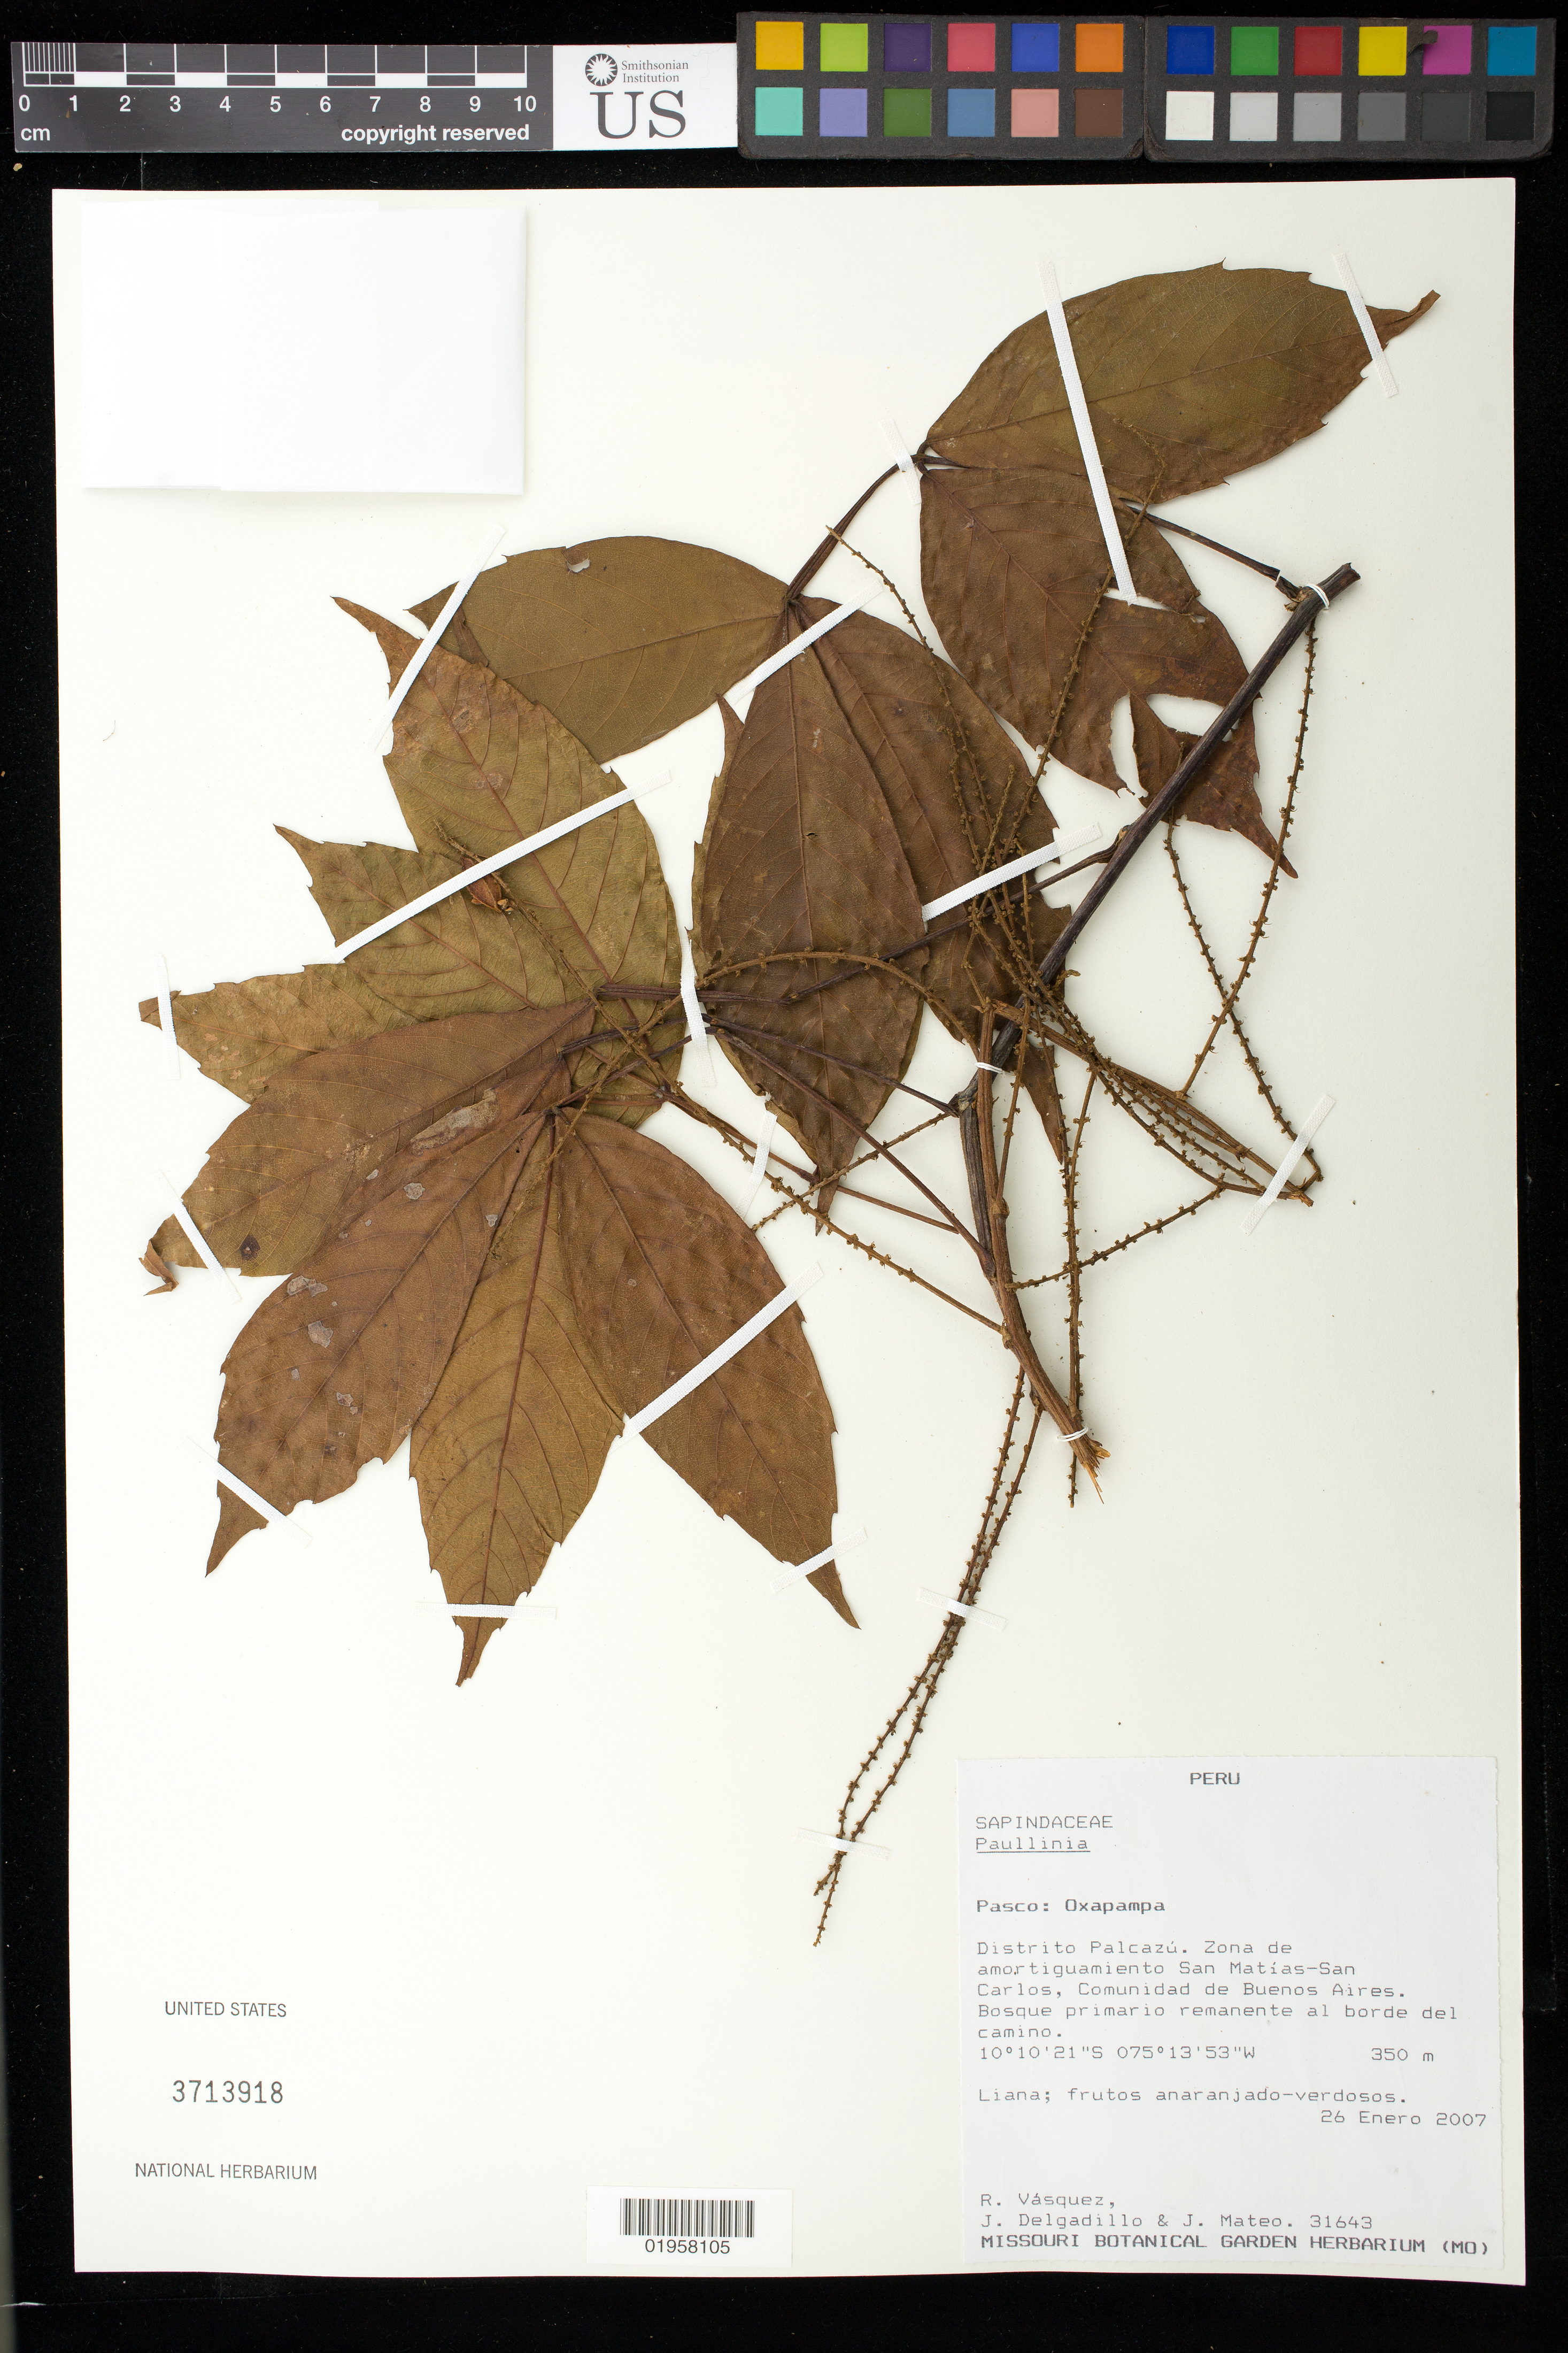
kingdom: Plantae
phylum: Tracheophyta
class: Magnoliopsida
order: Sapindales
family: Sapindaceae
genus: Paullinia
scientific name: Paullinia sp.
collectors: R. Vásquez, J. Delgadillo & J. Mateo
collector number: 31643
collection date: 2007-01-26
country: Peru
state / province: Pasco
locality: Oxapampa. Distrito Palcazú. Zona de amortiguamiento San Matías-San Carlos, Comunidad de Buenos Aires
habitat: Bosque primario remanente al borde del camino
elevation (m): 350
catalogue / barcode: US 3713918